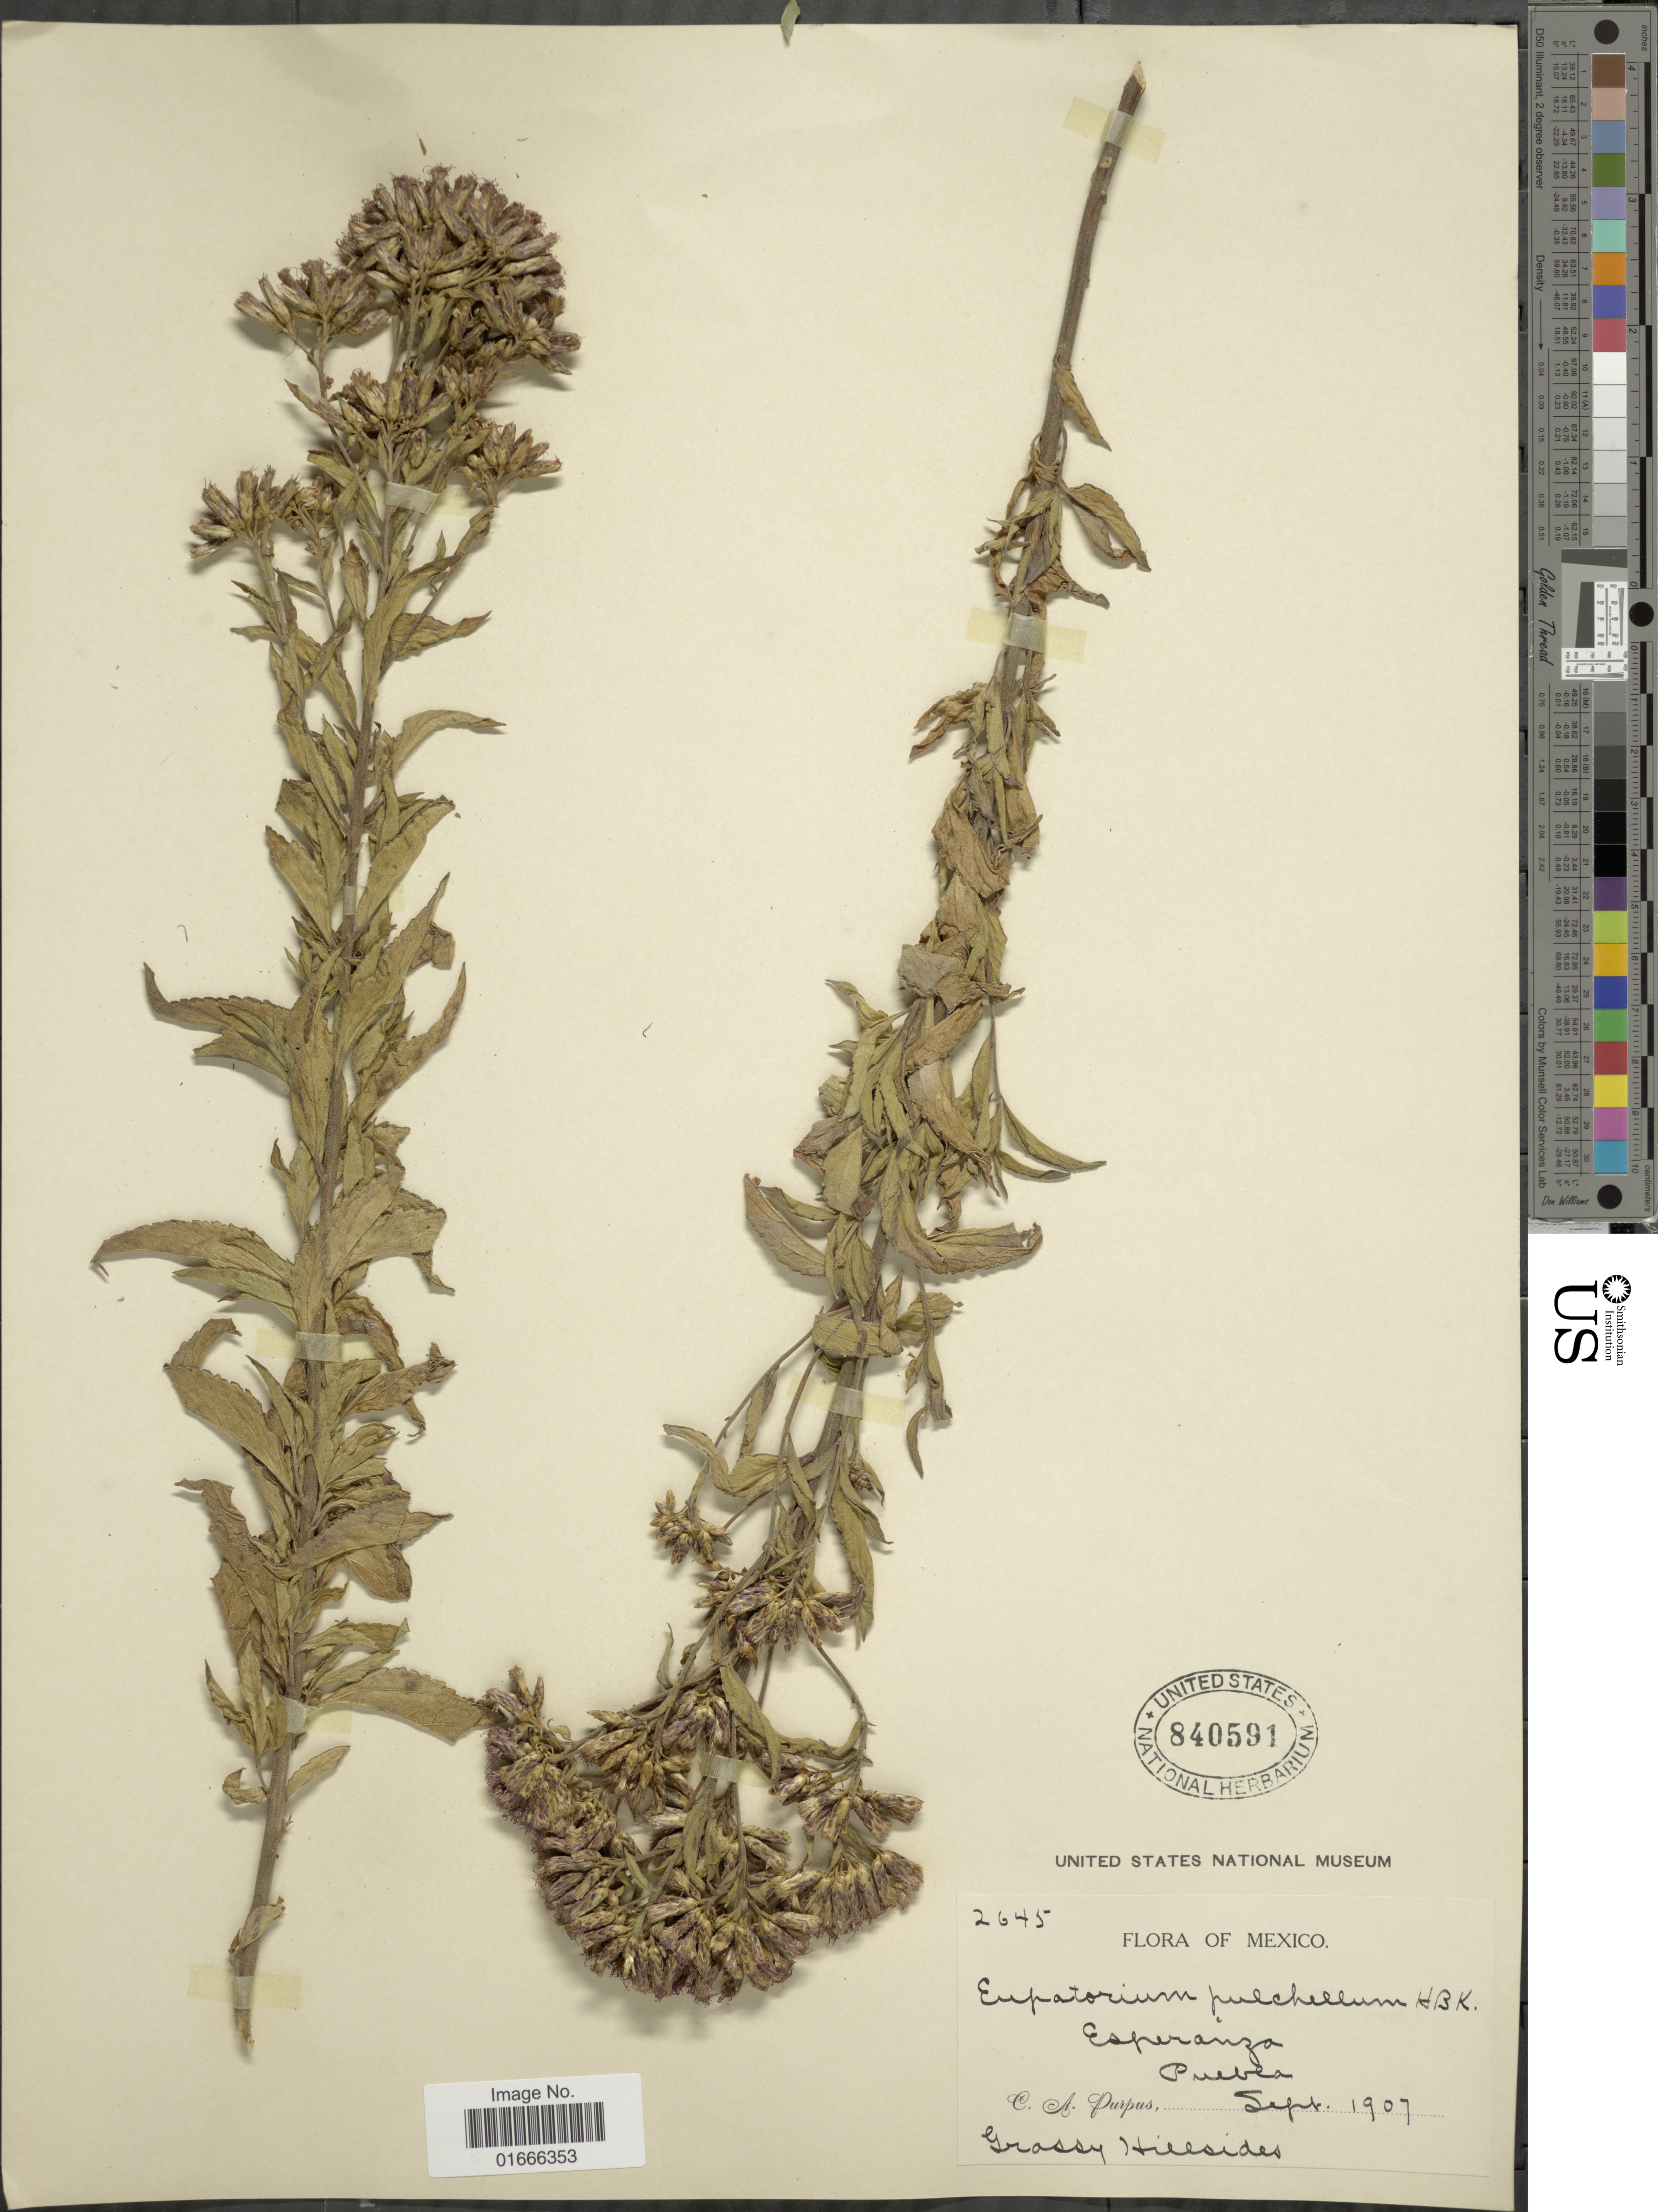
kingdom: Plantae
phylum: Tracheophyta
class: Magnoliopsida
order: Asterales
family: Asteraceae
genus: Chromolaena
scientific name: Chromolaena pulchella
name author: (Kunth) R.M. King & H. Rob.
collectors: C. A. Purpus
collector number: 2645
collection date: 1907-09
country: Mexico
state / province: Puebla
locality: Esperanza, Puebla.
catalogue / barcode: US 840591